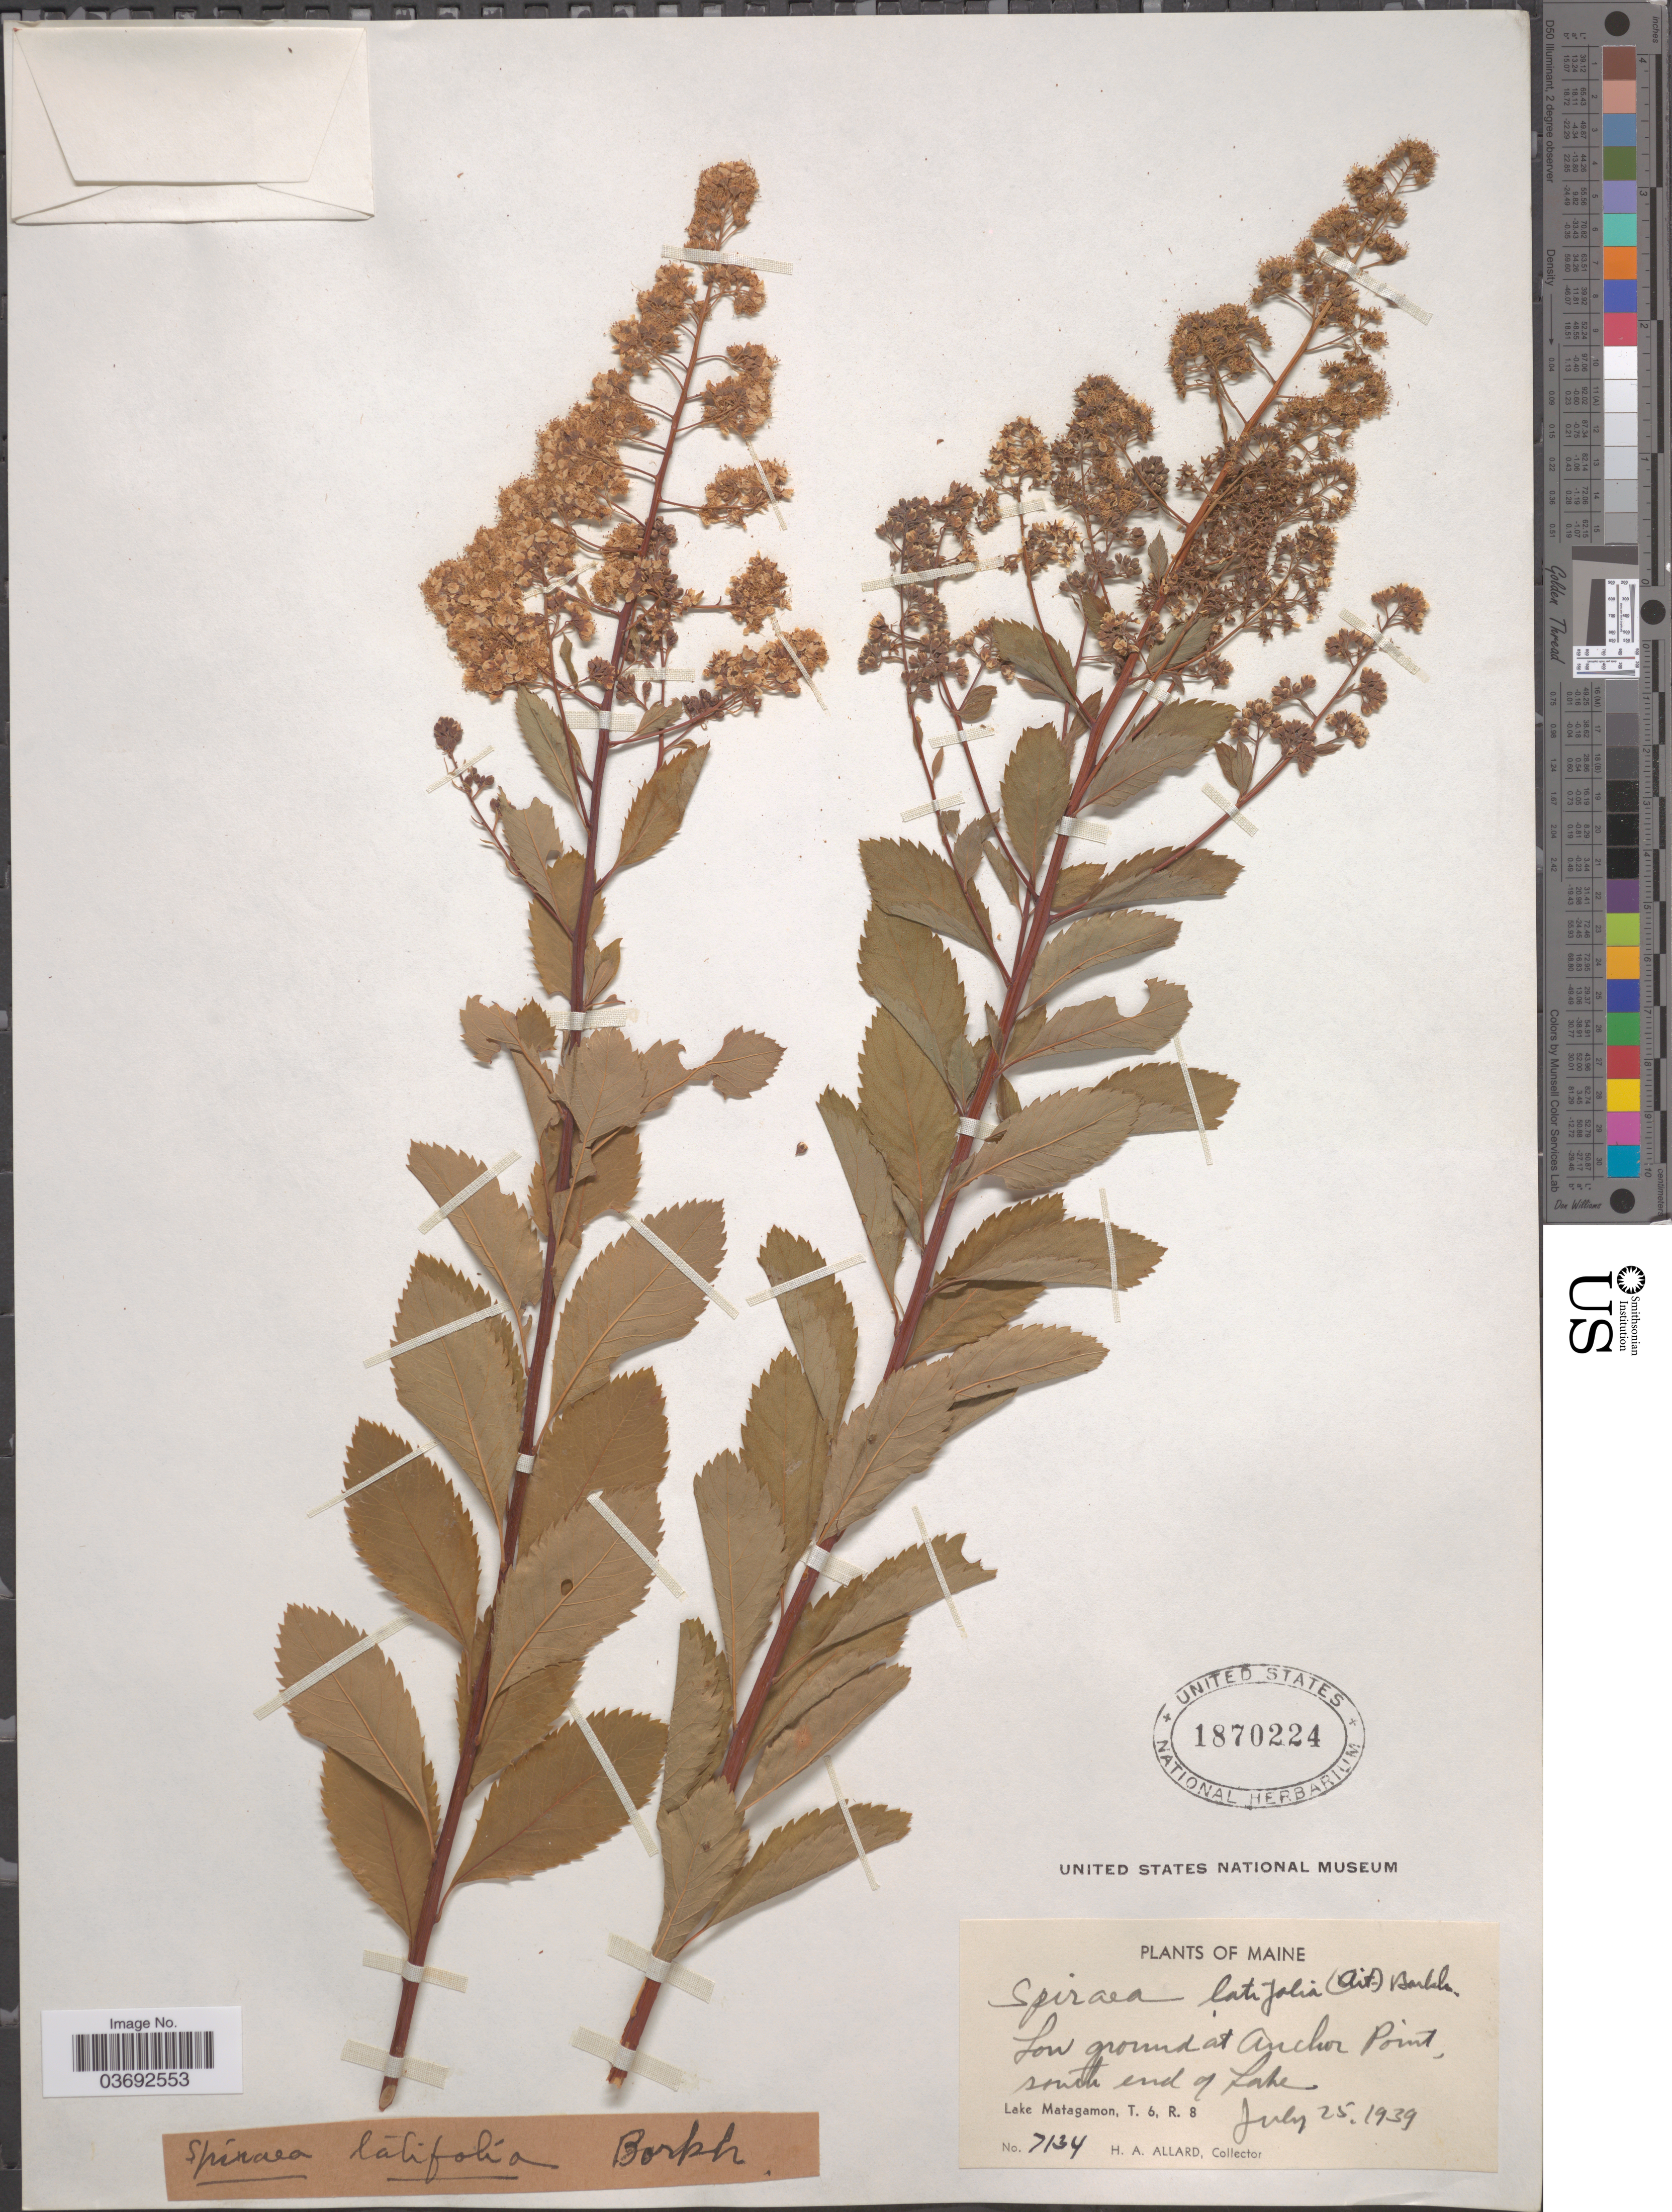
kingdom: Plantae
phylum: Tracheophyta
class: Magnoliopsida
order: Rosales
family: Rosaceae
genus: Spiraea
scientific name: Spiraea latifolia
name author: Borkh.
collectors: H. A. Allard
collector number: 7134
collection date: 1939-07-25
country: United States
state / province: Maine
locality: Low ground at Anchor Point, south end of Lake. Lake Matagamon, T. 6, R. 8.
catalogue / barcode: US 1870224